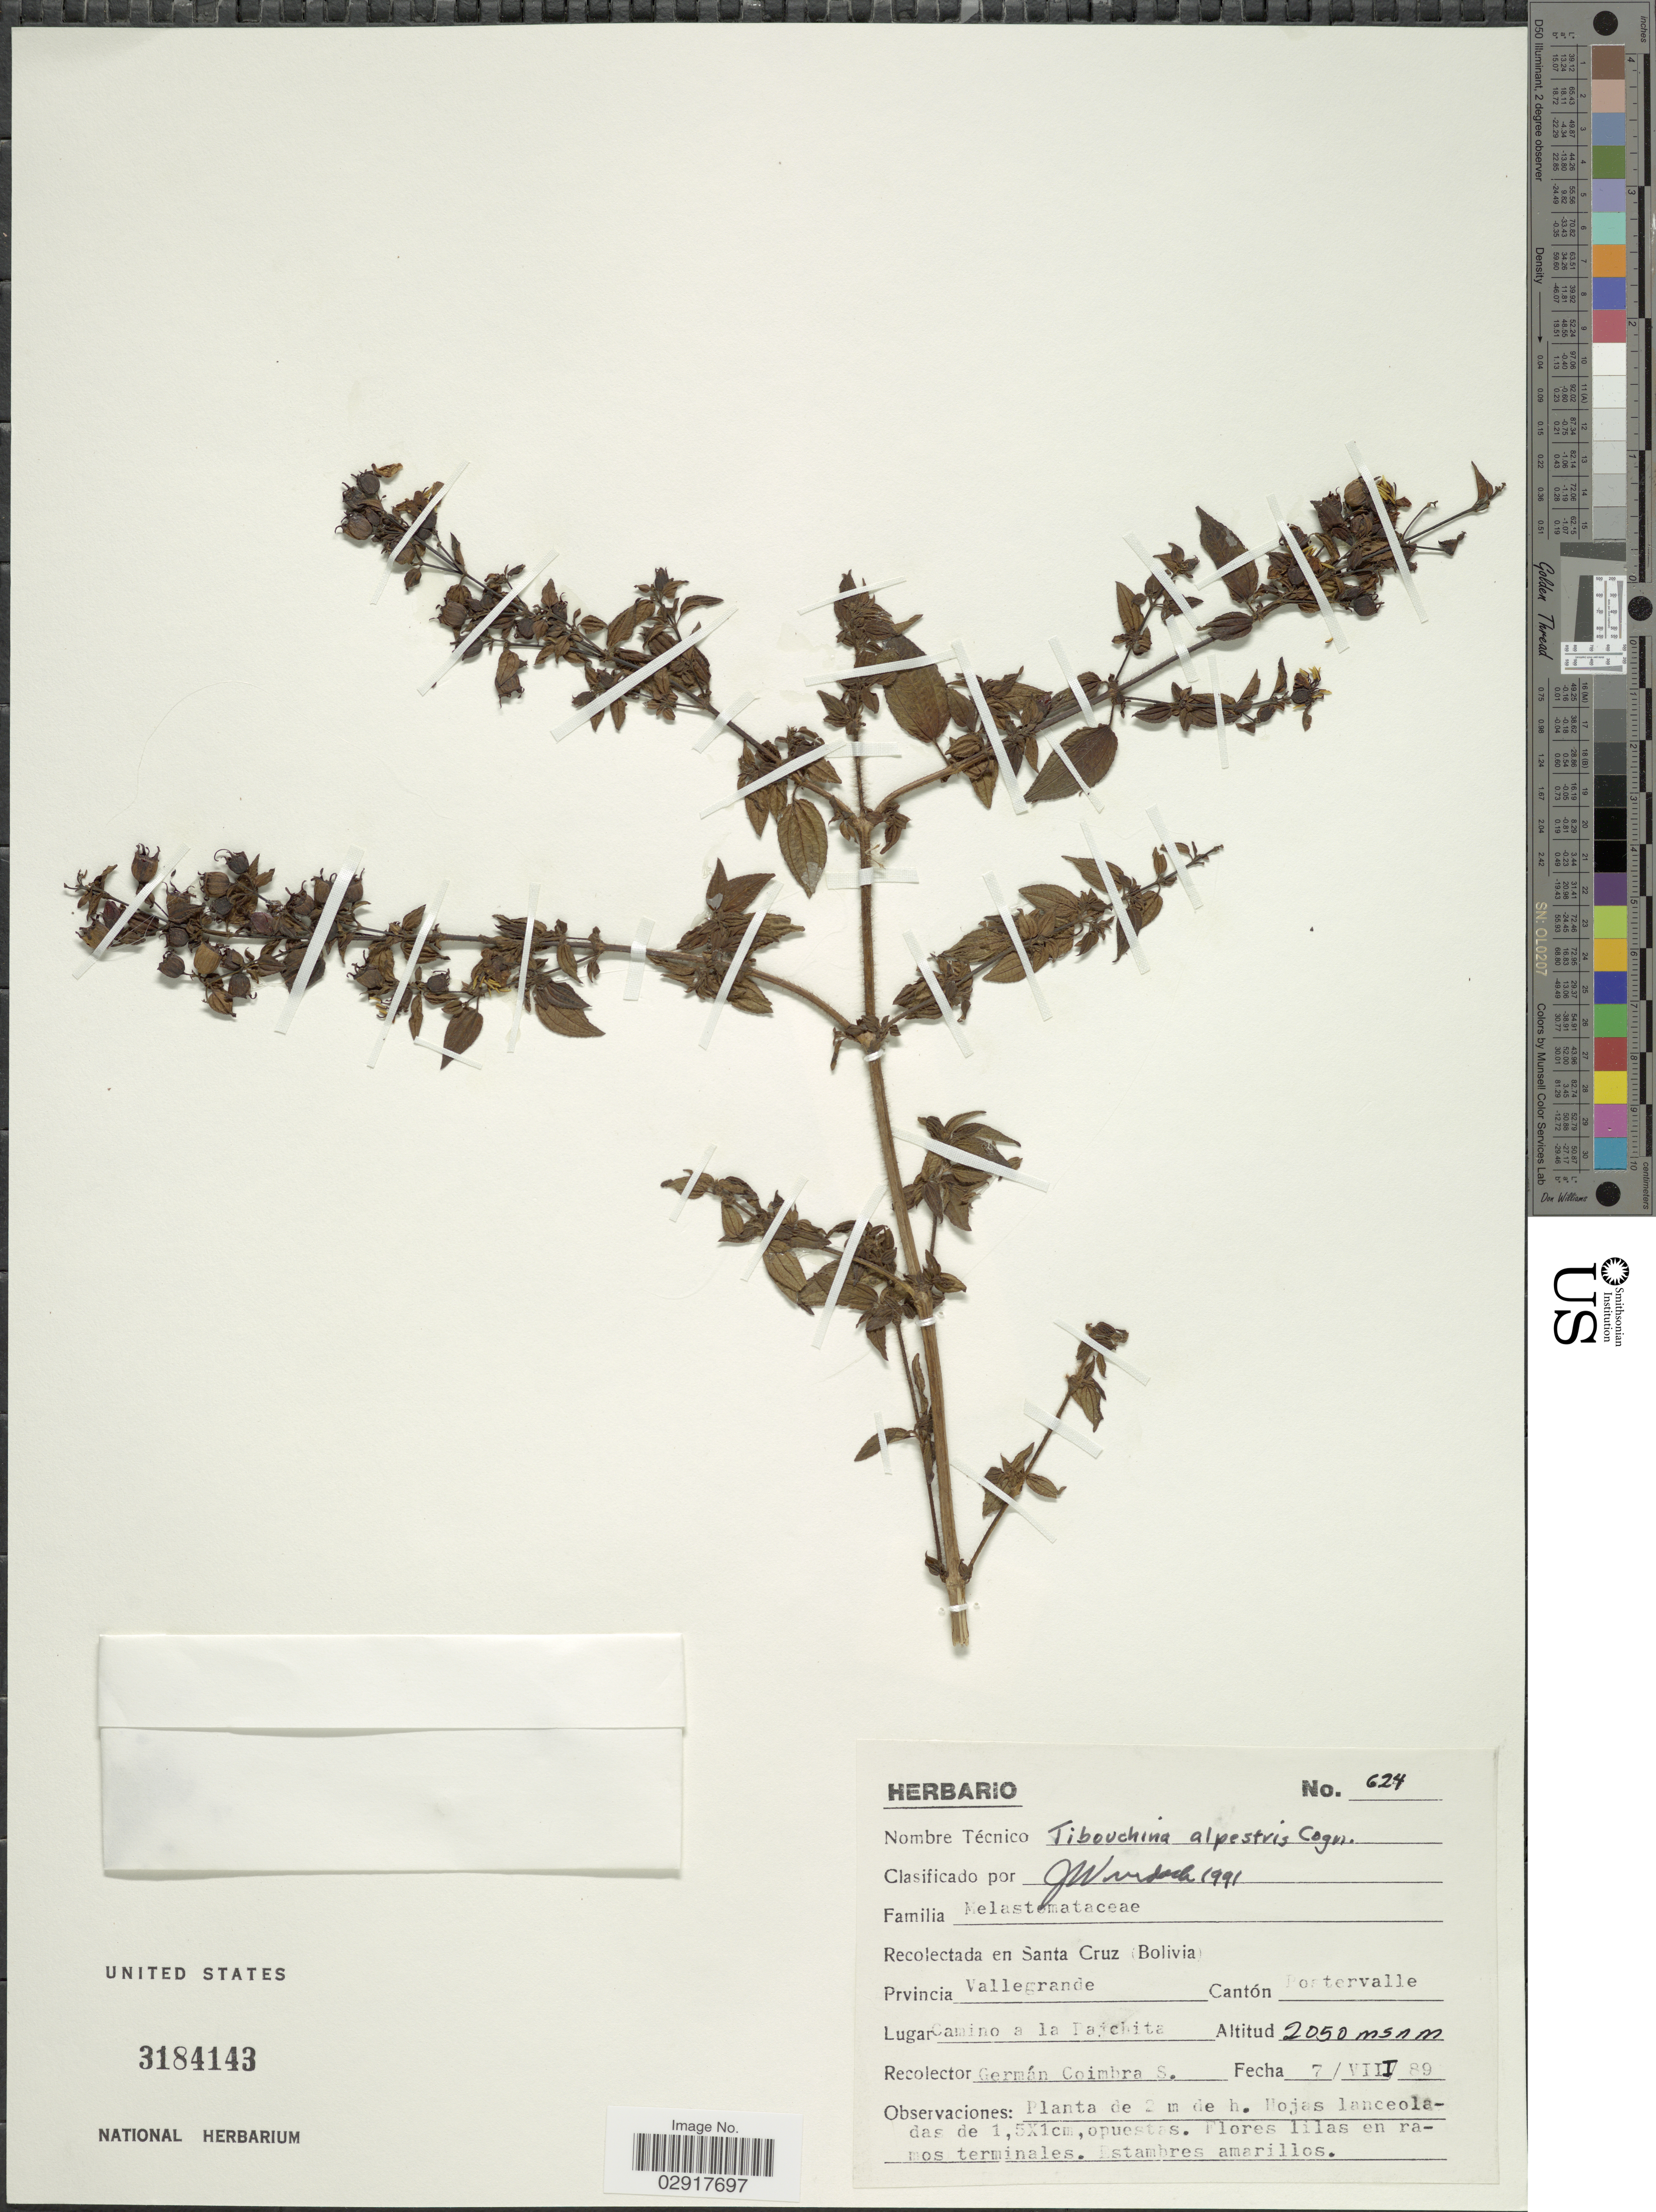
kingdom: Plantae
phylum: Tracheophyta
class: Magnoliopsida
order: Myrtales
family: Melastomataceae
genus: Chaetogastra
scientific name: Chaetogastra brachyphylla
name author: (Gleason) P.J.F. Guim. & Michelang.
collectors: G. Coimbra S.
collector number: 624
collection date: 1989-08-07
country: Bolivia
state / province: Santa Cruz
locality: Prvincia Vallegrande. Cantón Postrervalle. Lugar Camino a la Pajchita.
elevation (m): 2050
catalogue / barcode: US 3184143